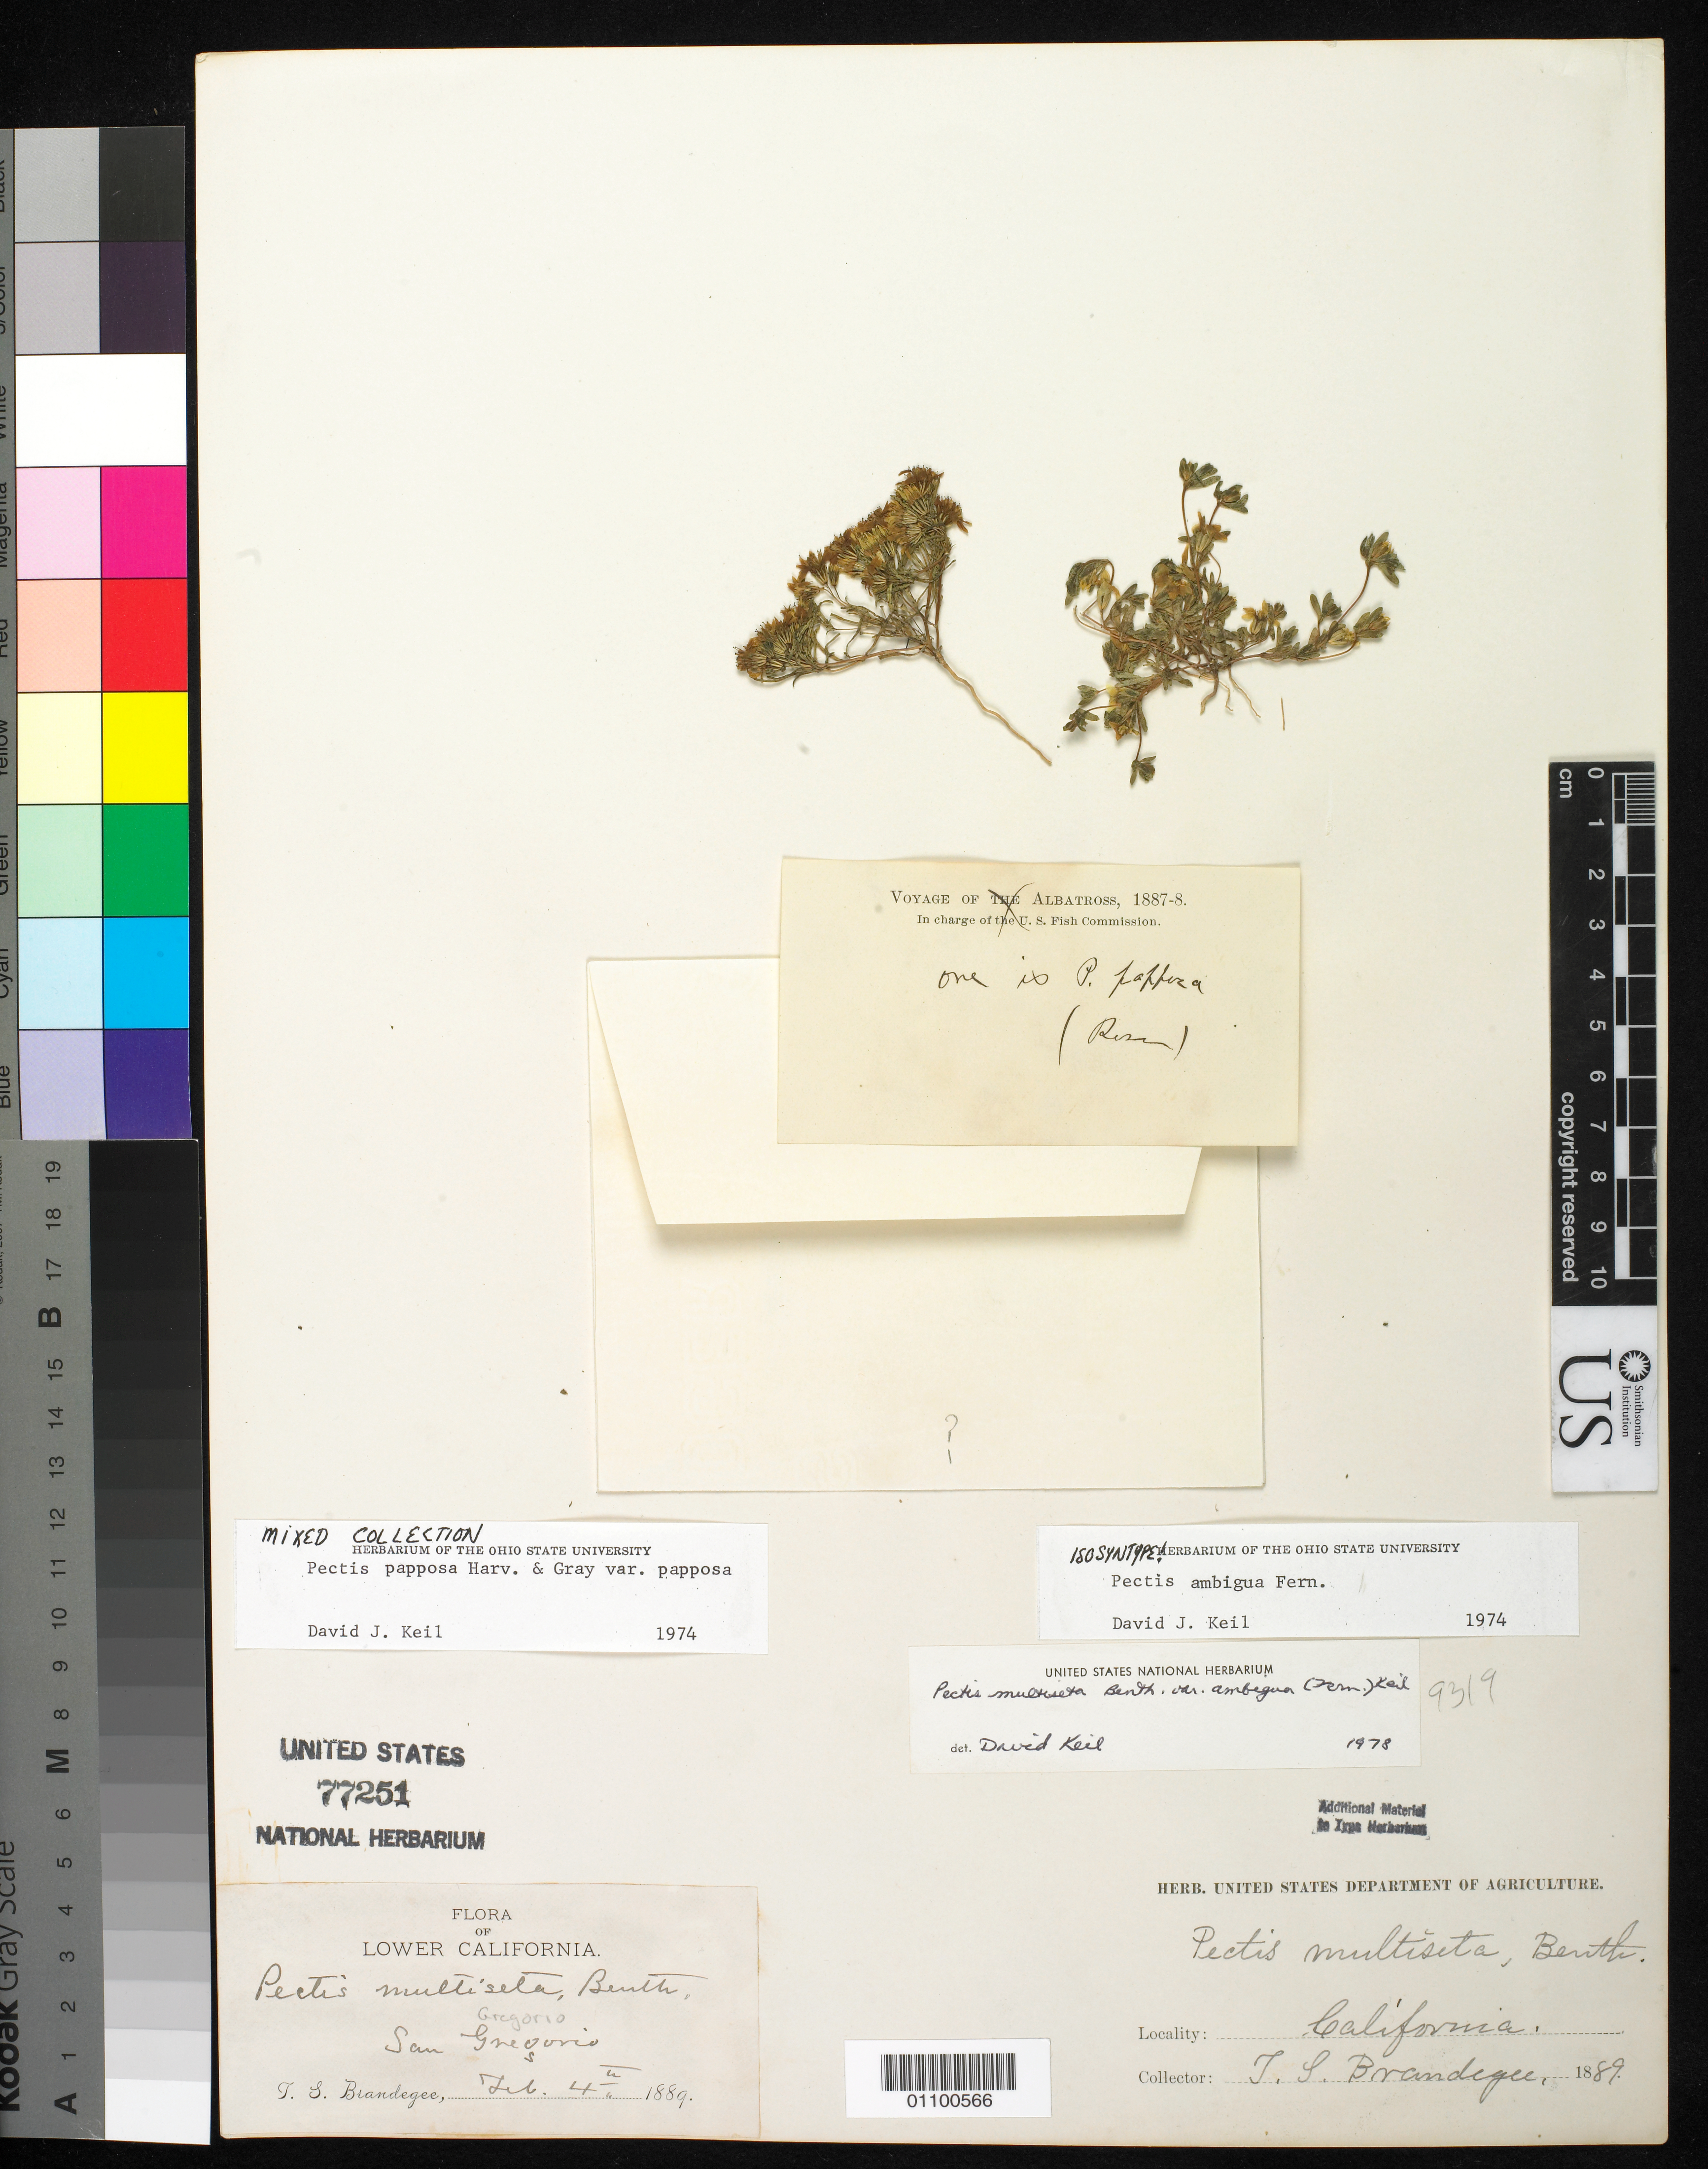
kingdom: Plantae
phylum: Tracheophyta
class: Magnoliopsida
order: Asterales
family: Asteraceae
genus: Pectis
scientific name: Pectis ambigua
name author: Fernald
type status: Isosyntype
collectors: T. S. Brandegee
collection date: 1889-02-04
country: Mexico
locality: San Gregorio.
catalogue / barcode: US 77251